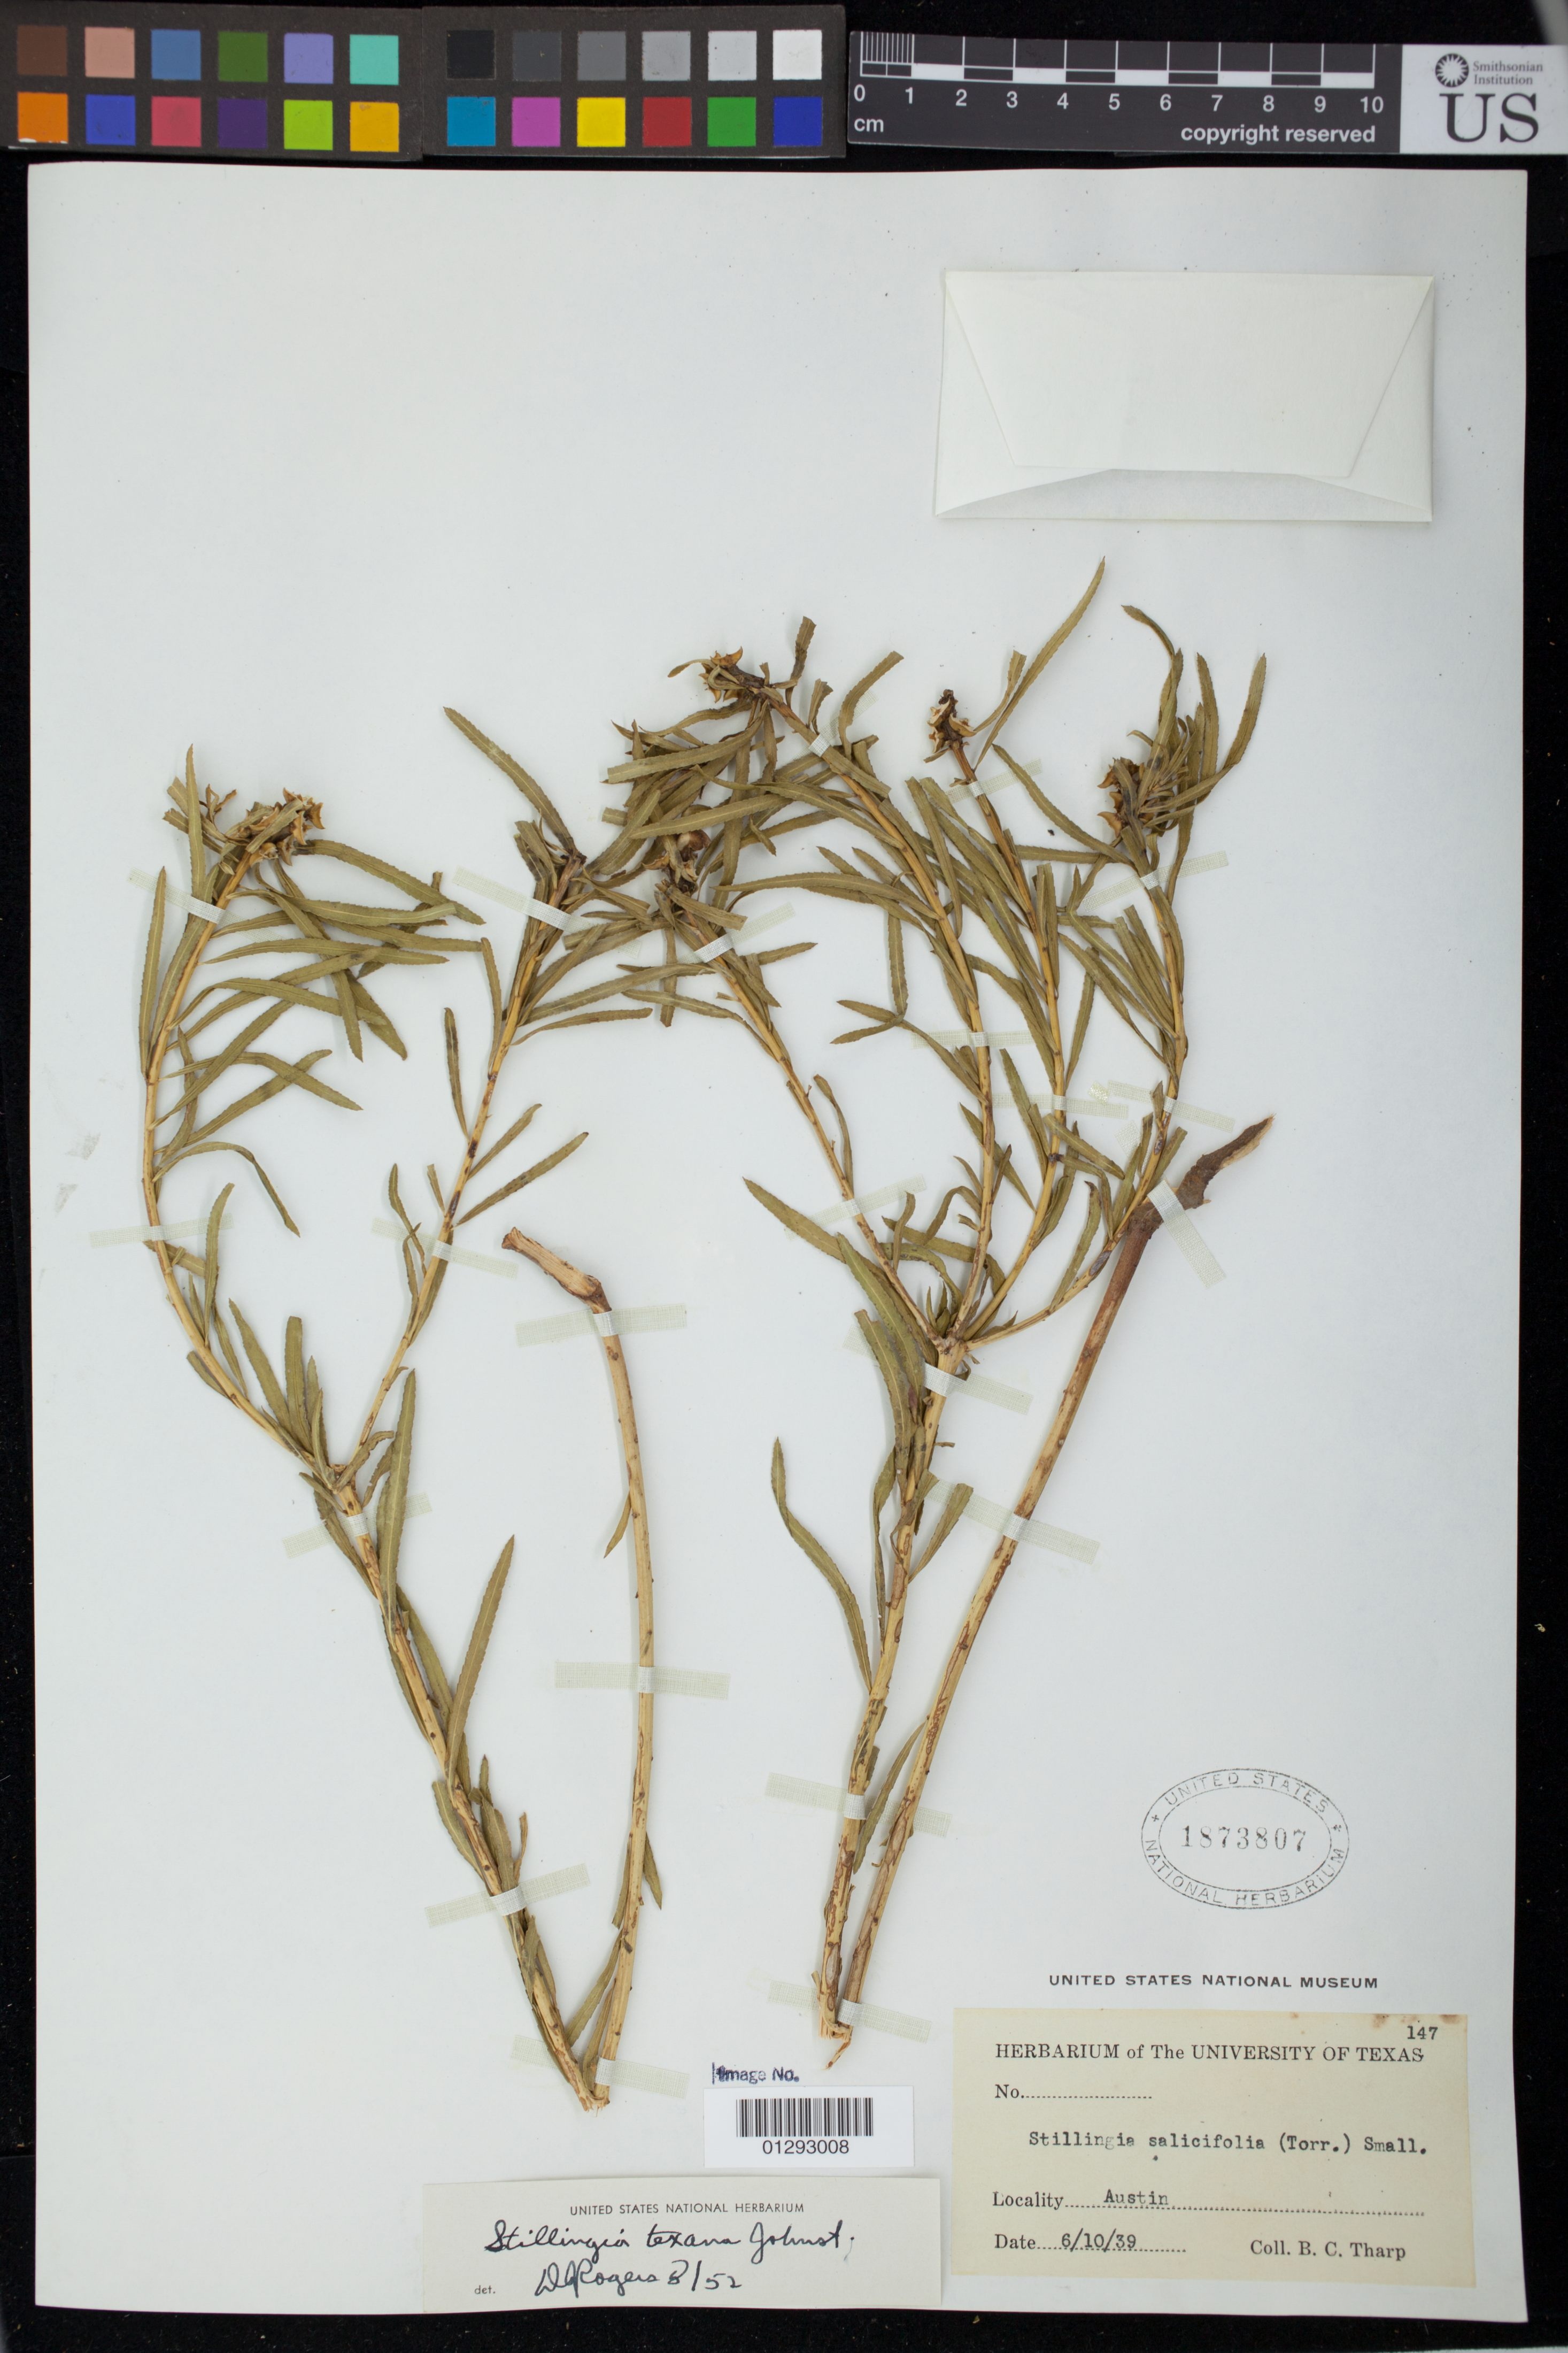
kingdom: Plantae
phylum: Tracheophyta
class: Magnoliopsida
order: Malpighiales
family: Euphorbiaceae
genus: Stillingia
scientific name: Stillingia texana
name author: I.M. Johnst.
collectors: B. C. Tharp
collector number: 147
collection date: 1939-06-10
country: United States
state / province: Texas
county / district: Travis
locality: Austin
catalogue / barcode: US 1873807